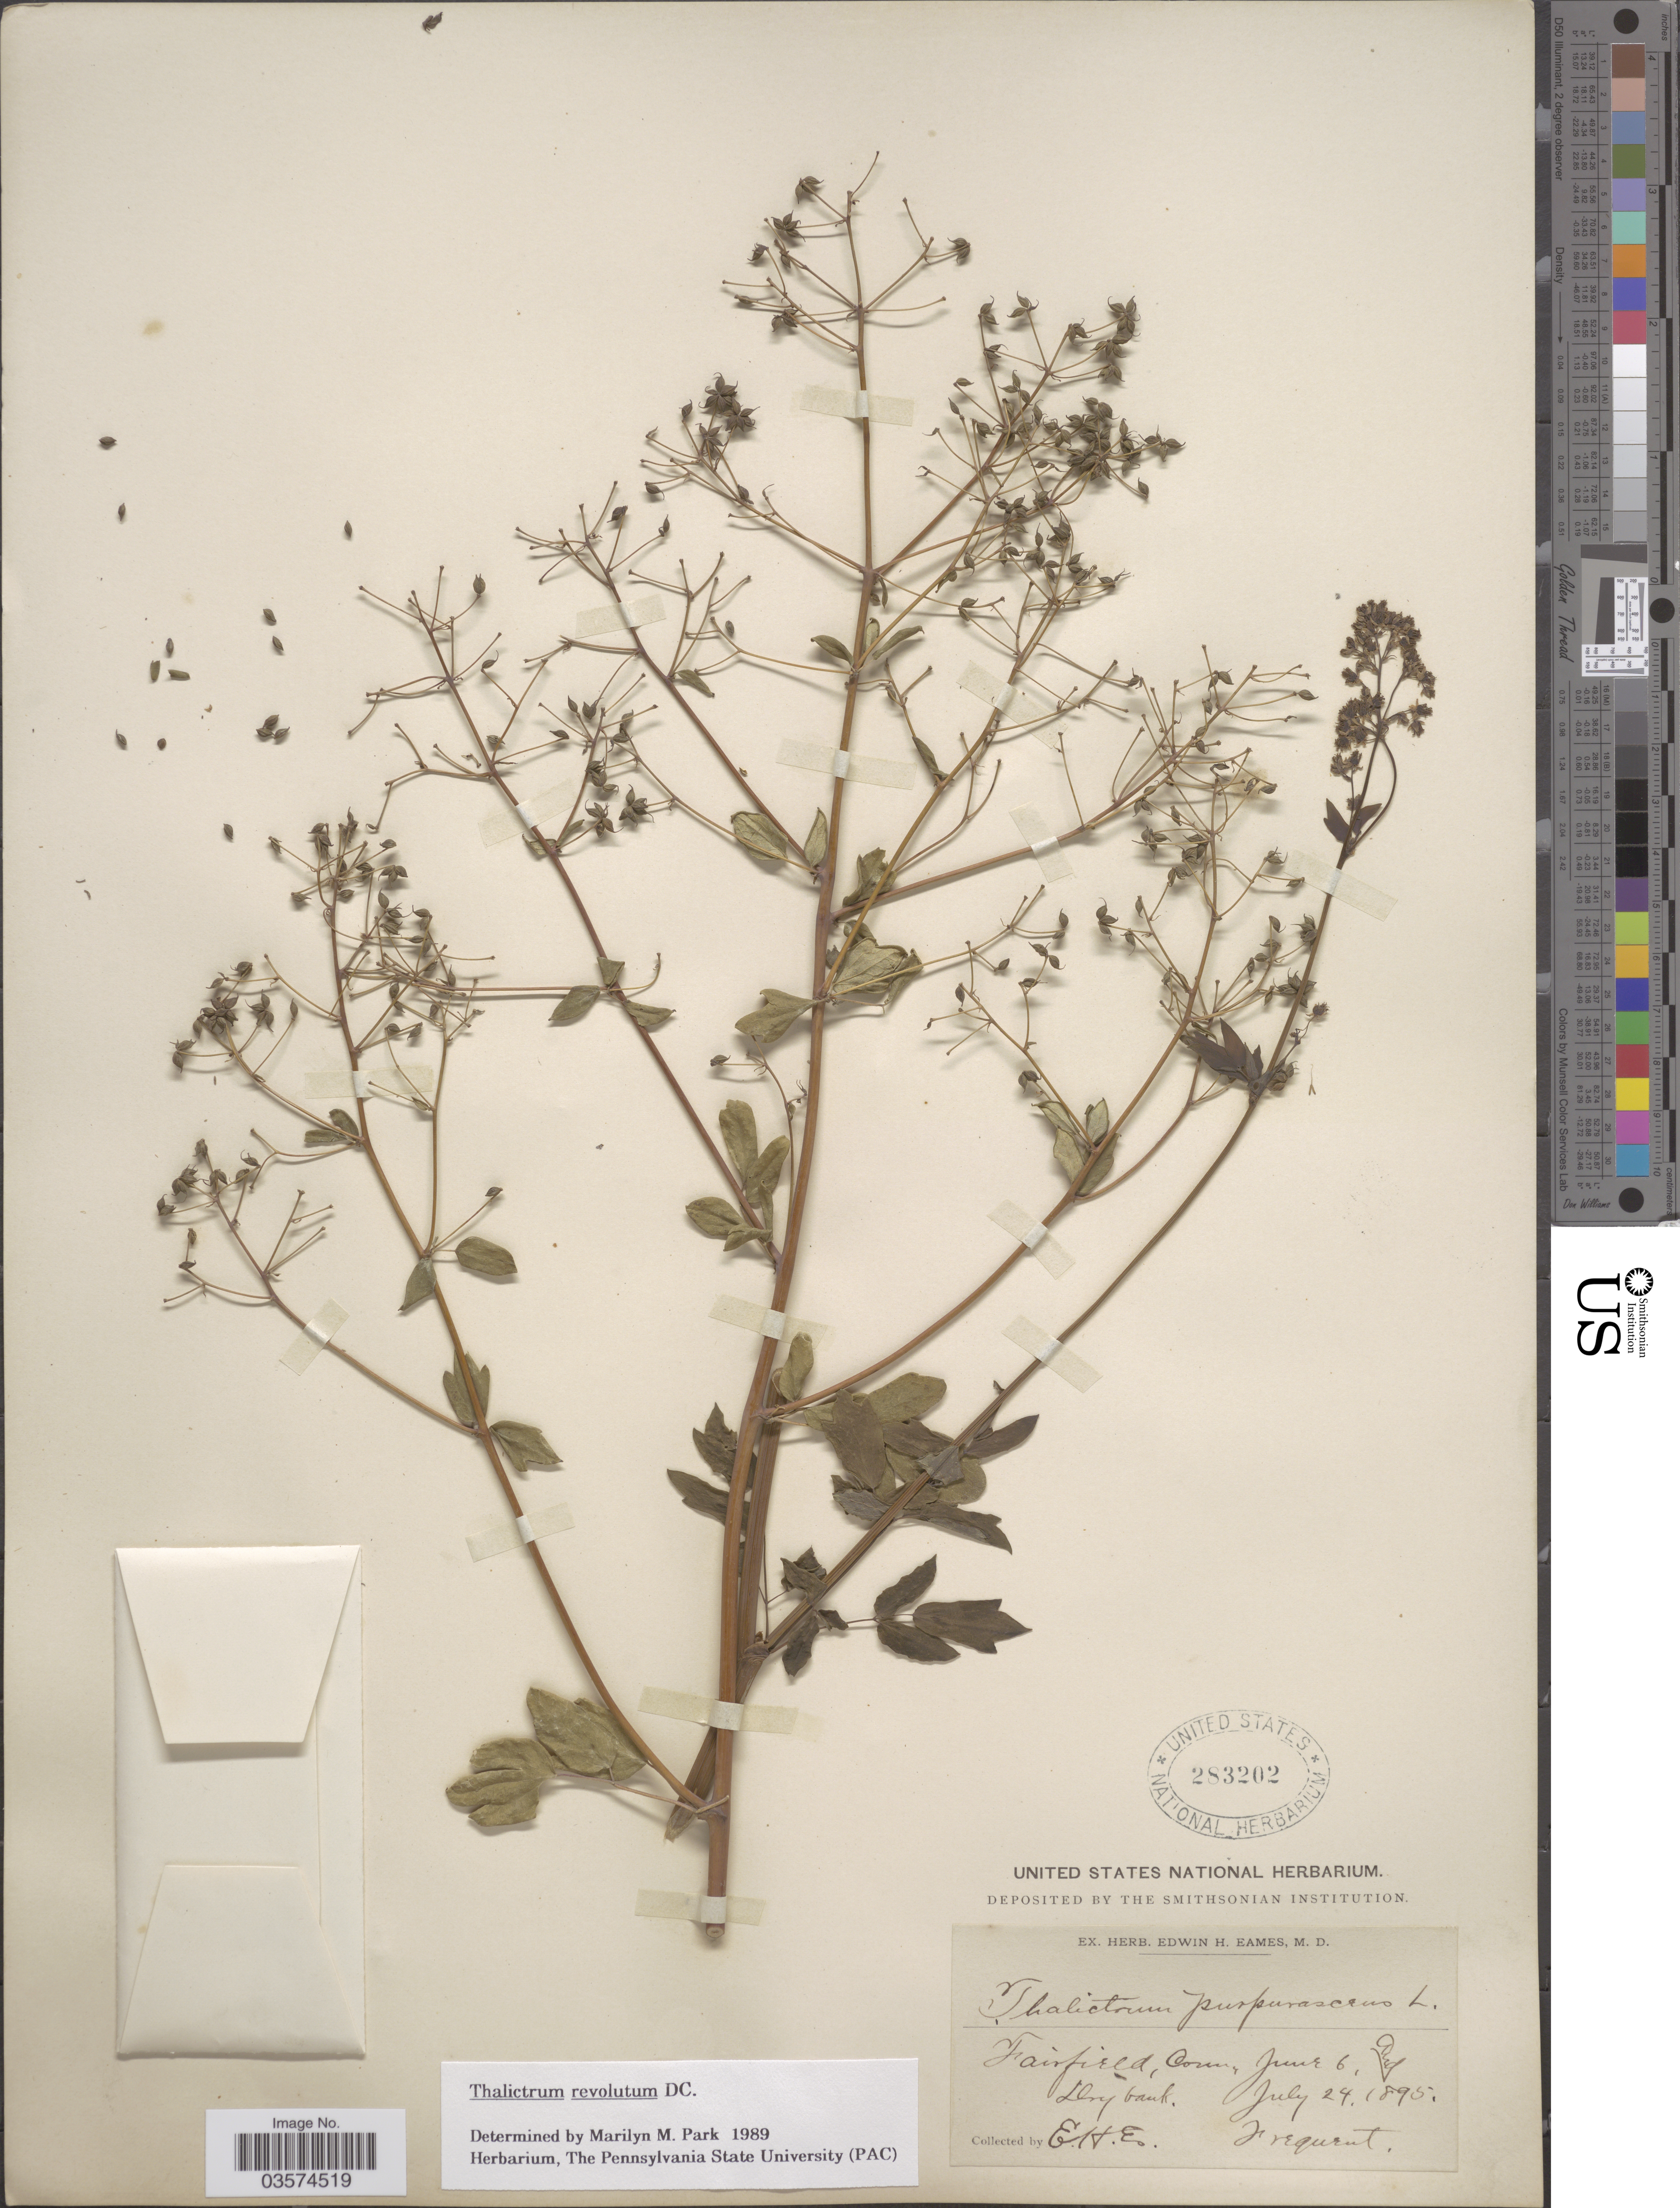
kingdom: Plantae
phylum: Tracheophyta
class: Magnoliopsida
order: Ranunculales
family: Ranunculaceae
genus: Thalictrum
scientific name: Thalictrum amphibolum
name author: Greene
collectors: E. H. Eames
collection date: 1895-06-06/1895-07-24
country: United States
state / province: Connecticut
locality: Fairfield.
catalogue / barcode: US 283202